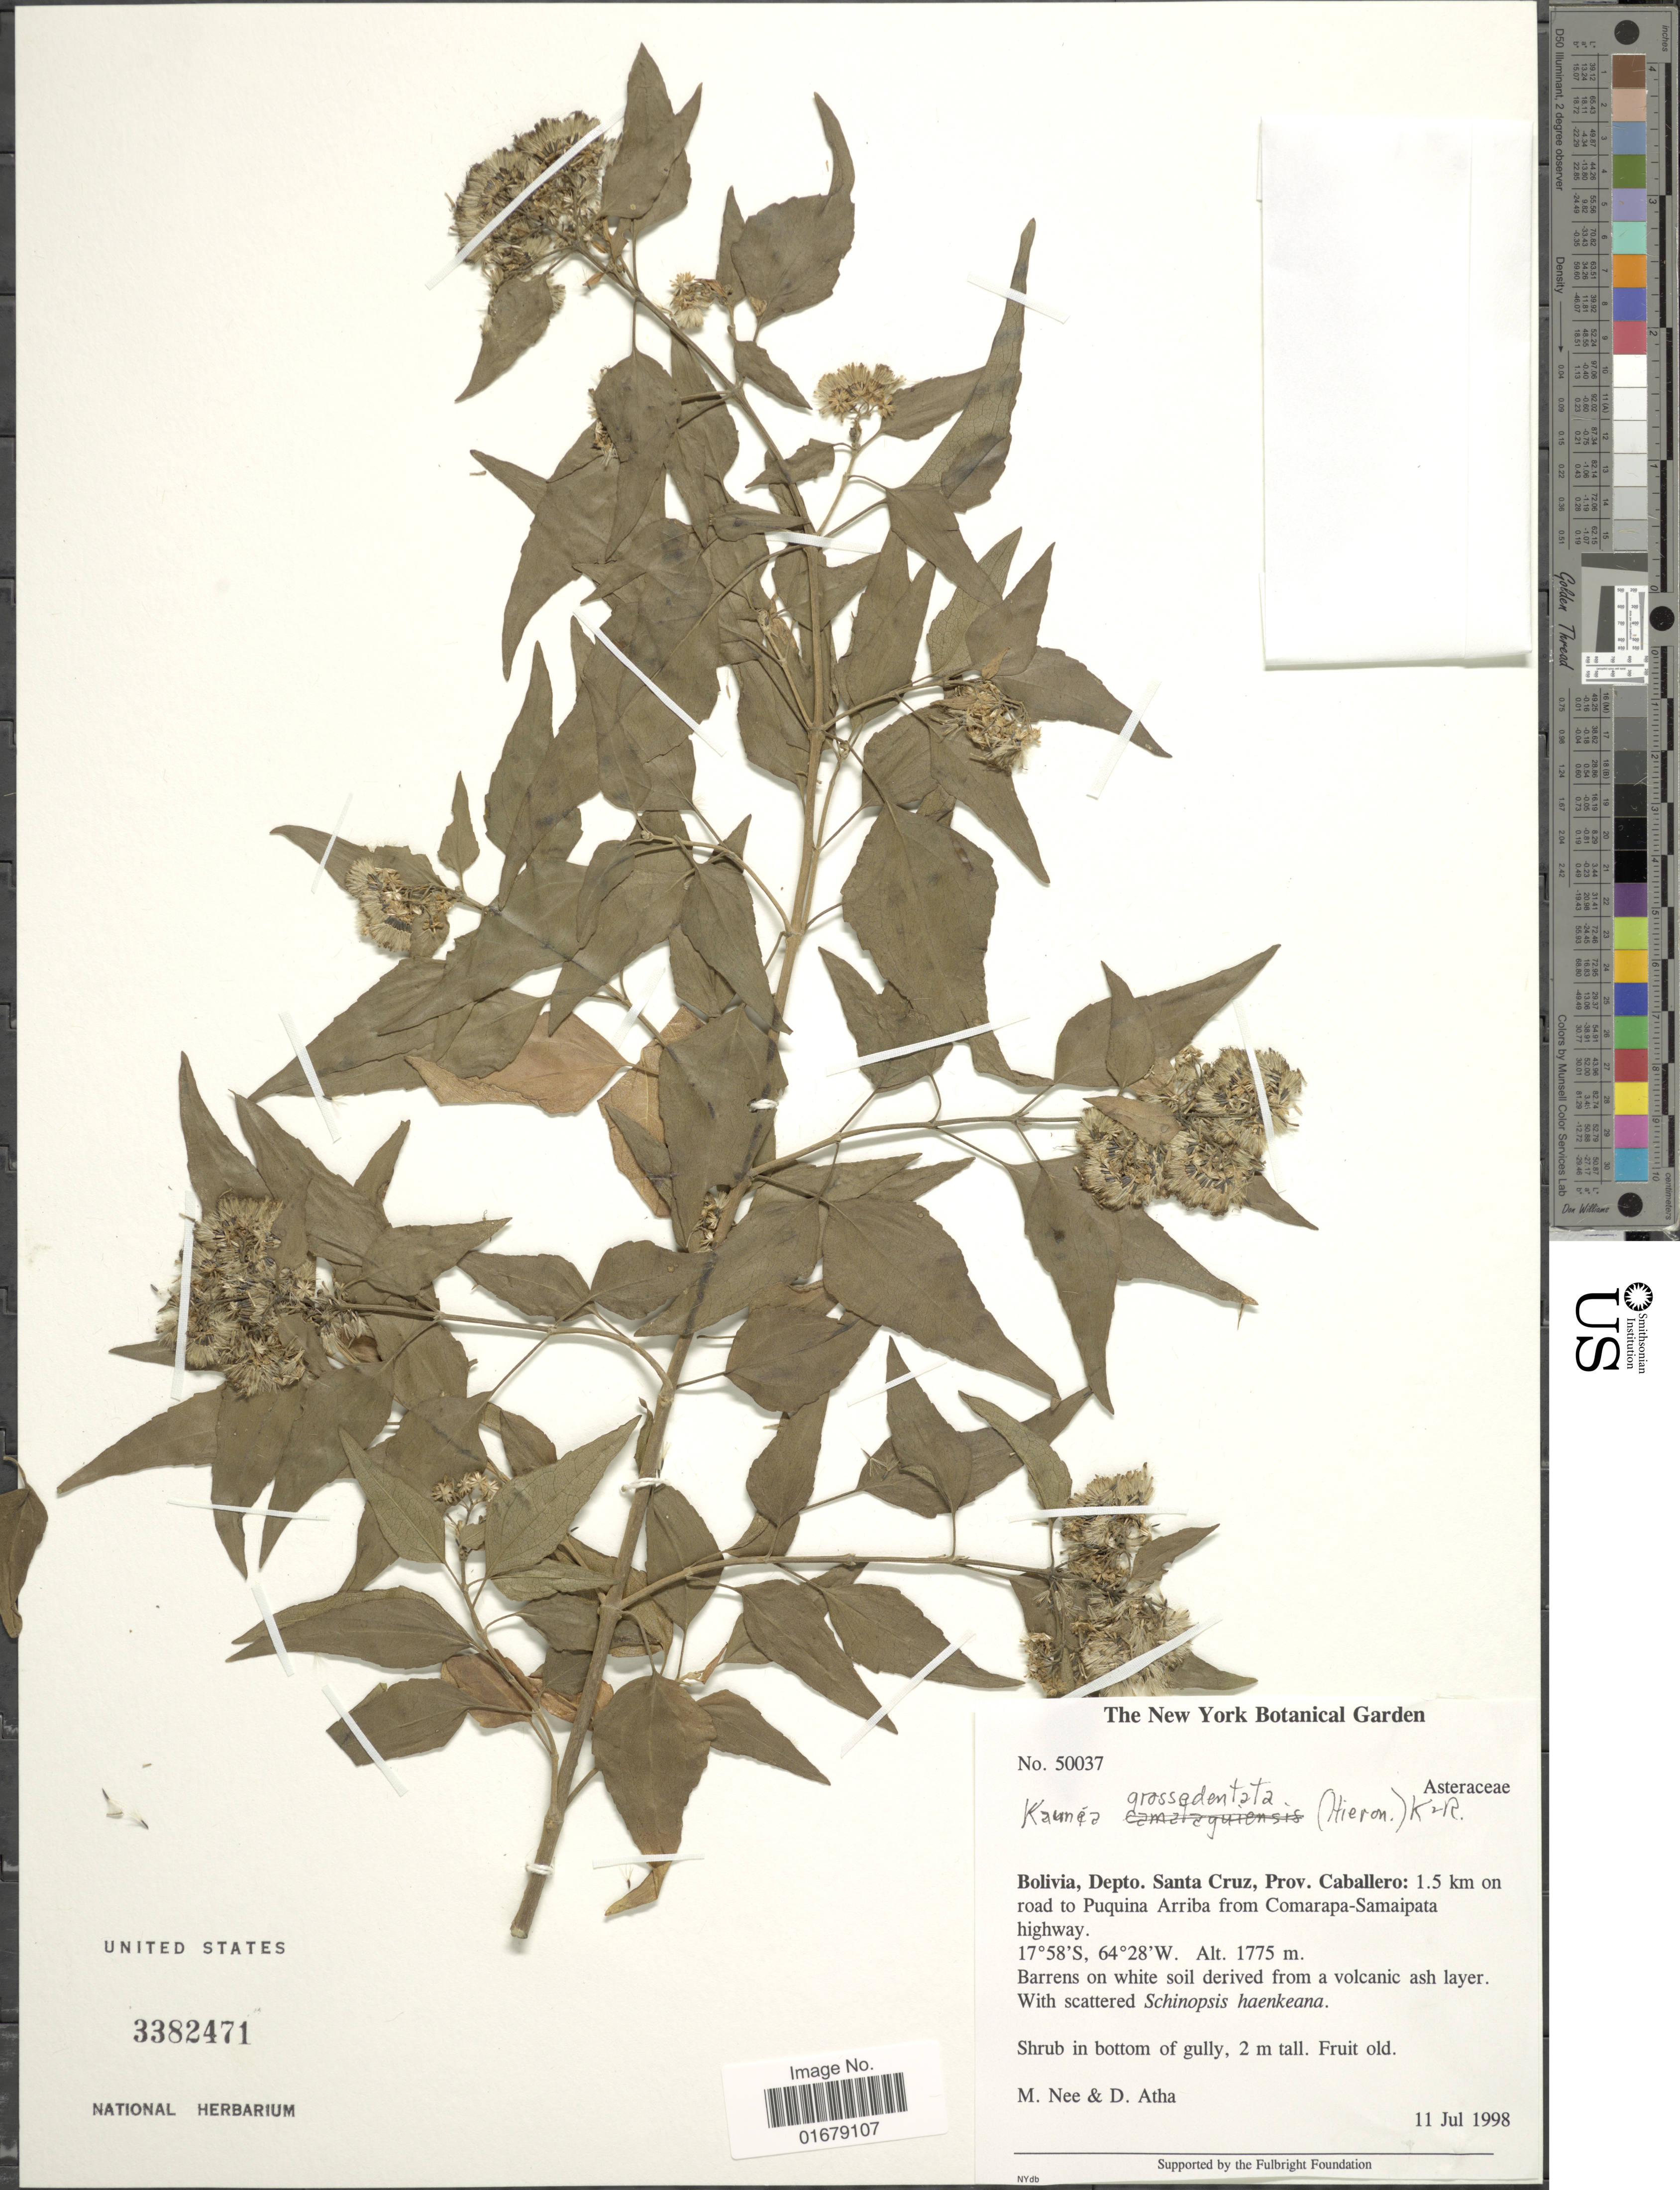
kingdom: Plantae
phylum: Tracheophyta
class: Magnoliopsida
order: Asterales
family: Asteraceae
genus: Kaunia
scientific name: Kaunia grossidentata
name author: (Hieron.) R.M. King & H. Rob.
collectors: M. Nee & D. Atha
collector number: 50037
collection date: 1998-07-11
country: Bolivia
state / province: Santa Cruz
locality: Bolivia, Depto. Santa Cruz, Prov. Caballero: 1.5 km on road to Puquina Arriba from Comarapa-Samaipata highway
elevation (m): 1775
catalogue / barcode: US 3382471